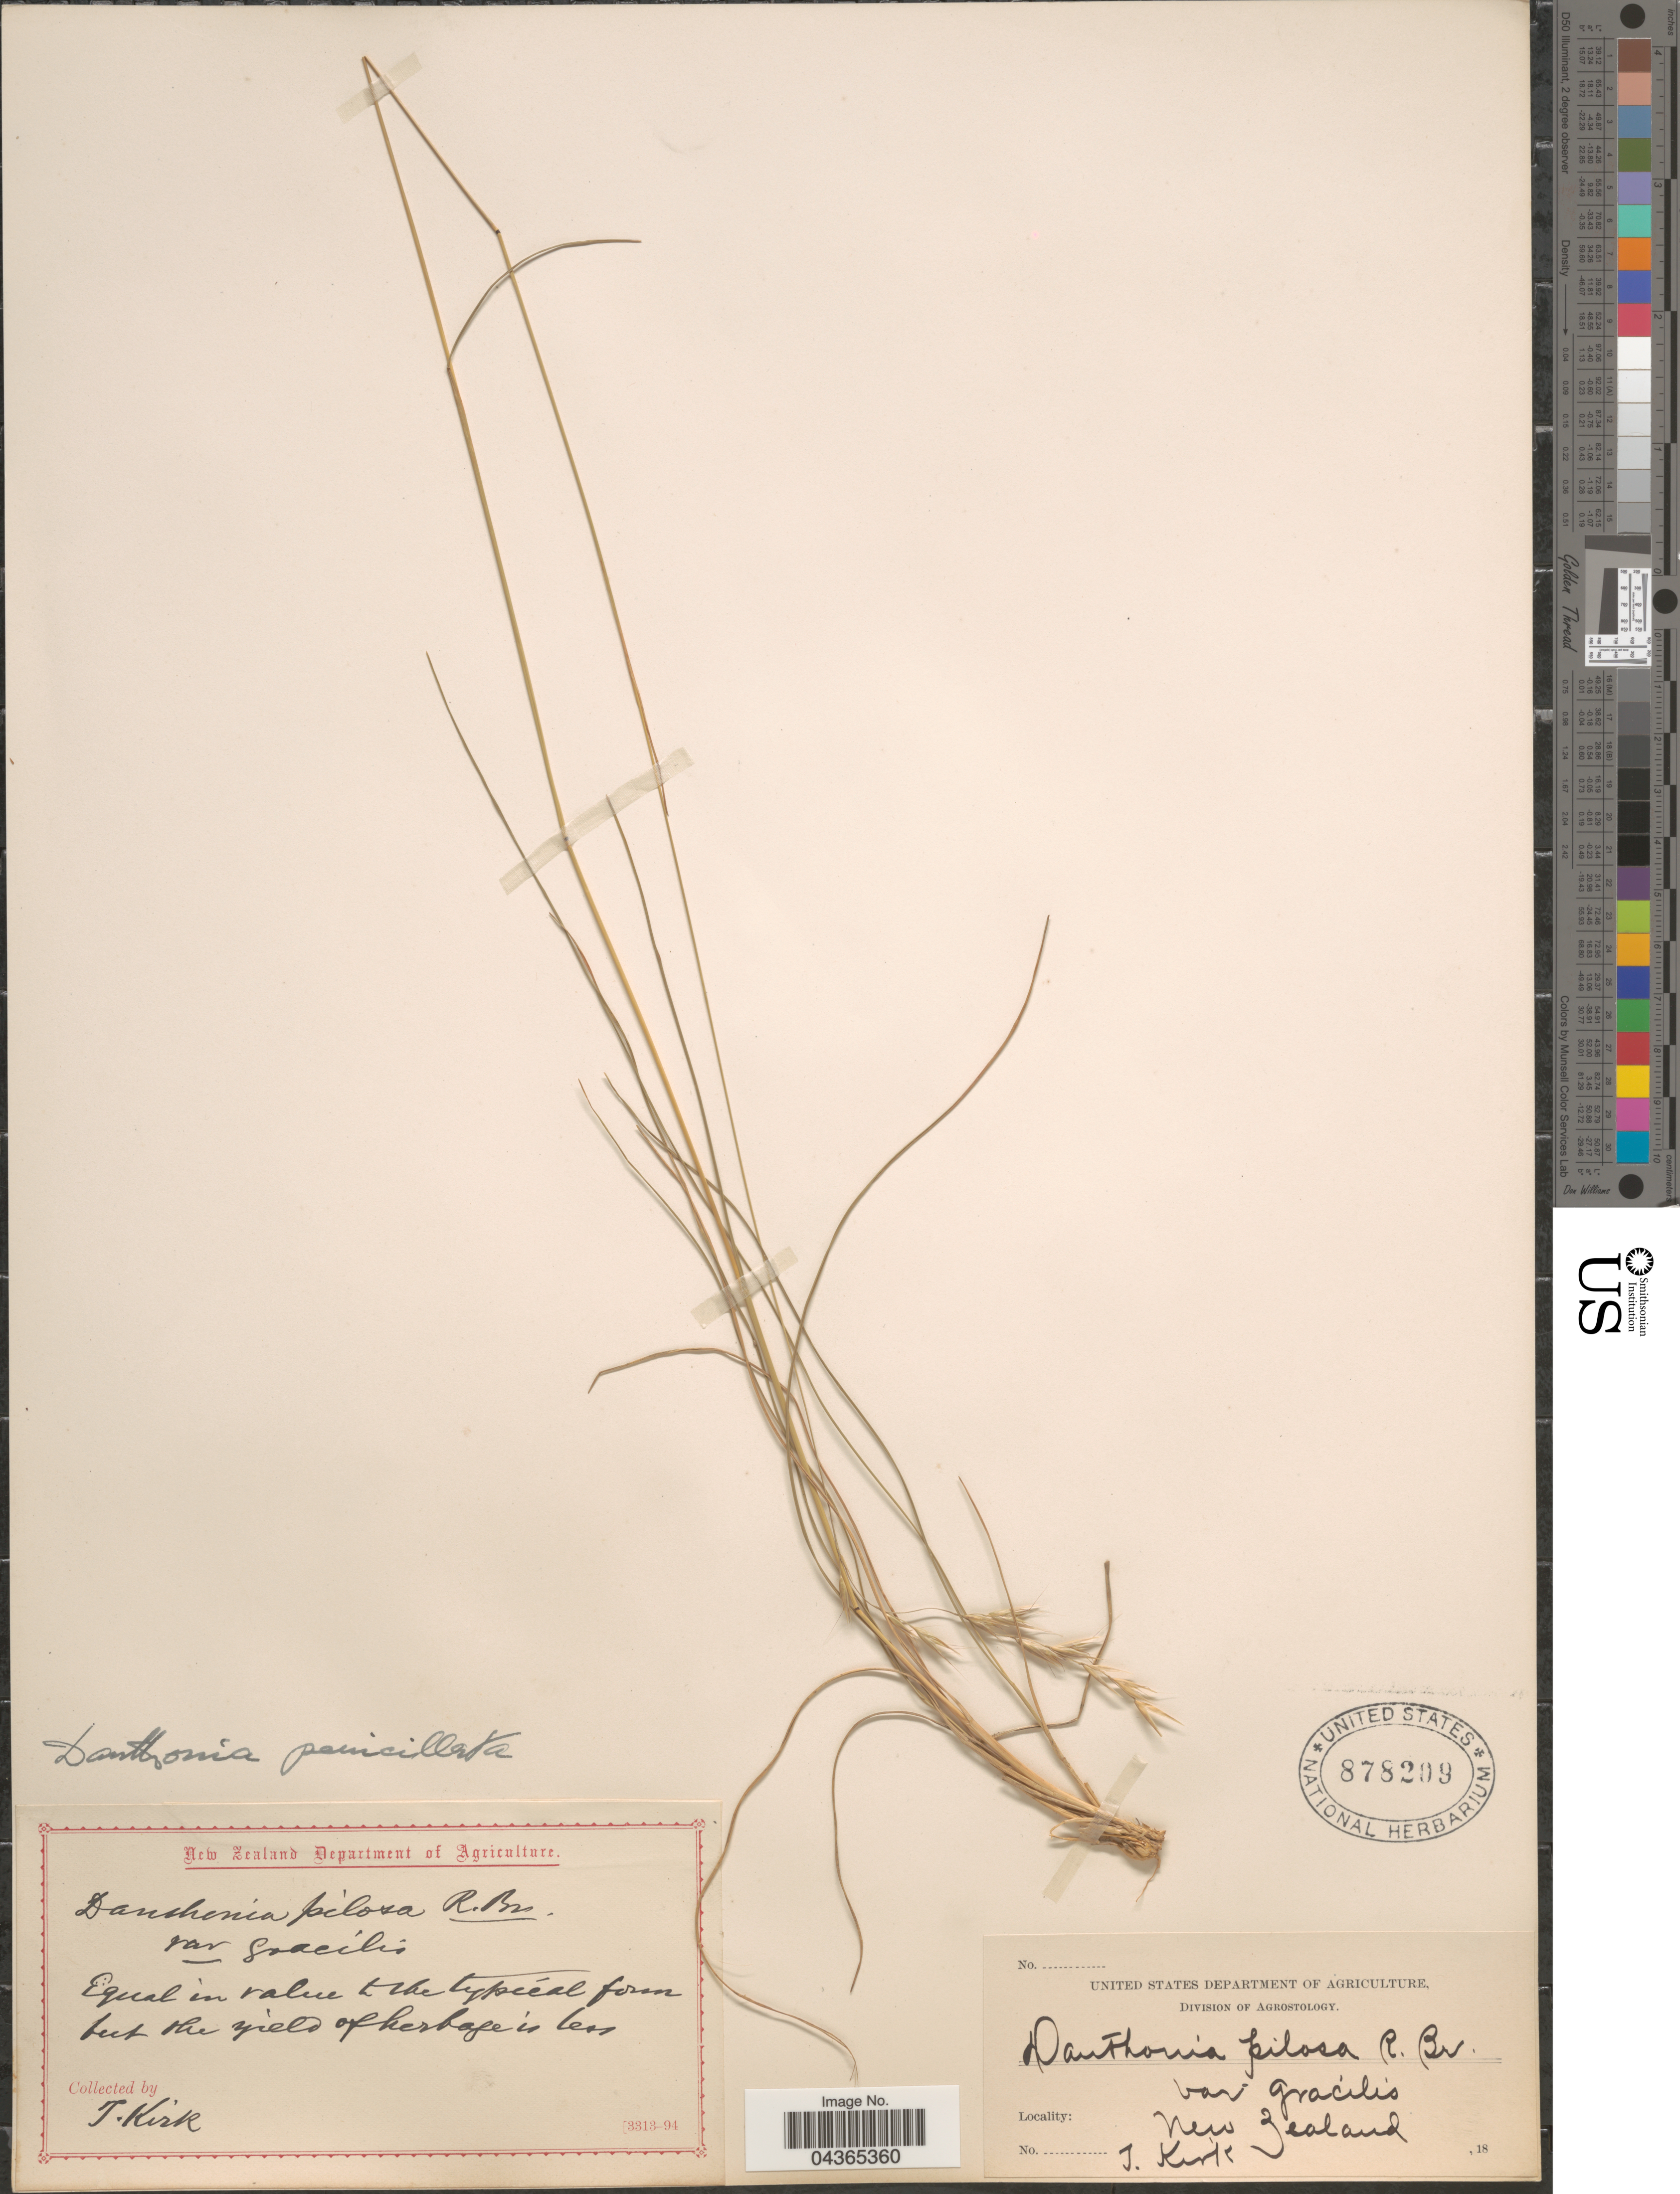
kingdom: Plantae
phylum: Tracheophyta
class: Liliopsida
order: Poales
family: Poaceae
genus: Rytidosperma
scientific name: Rytidosperma penicillatum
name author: (Labill.) Connor & Edgar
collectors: T. Kirk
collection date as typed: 18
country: New Zealand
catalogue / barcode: US 878209